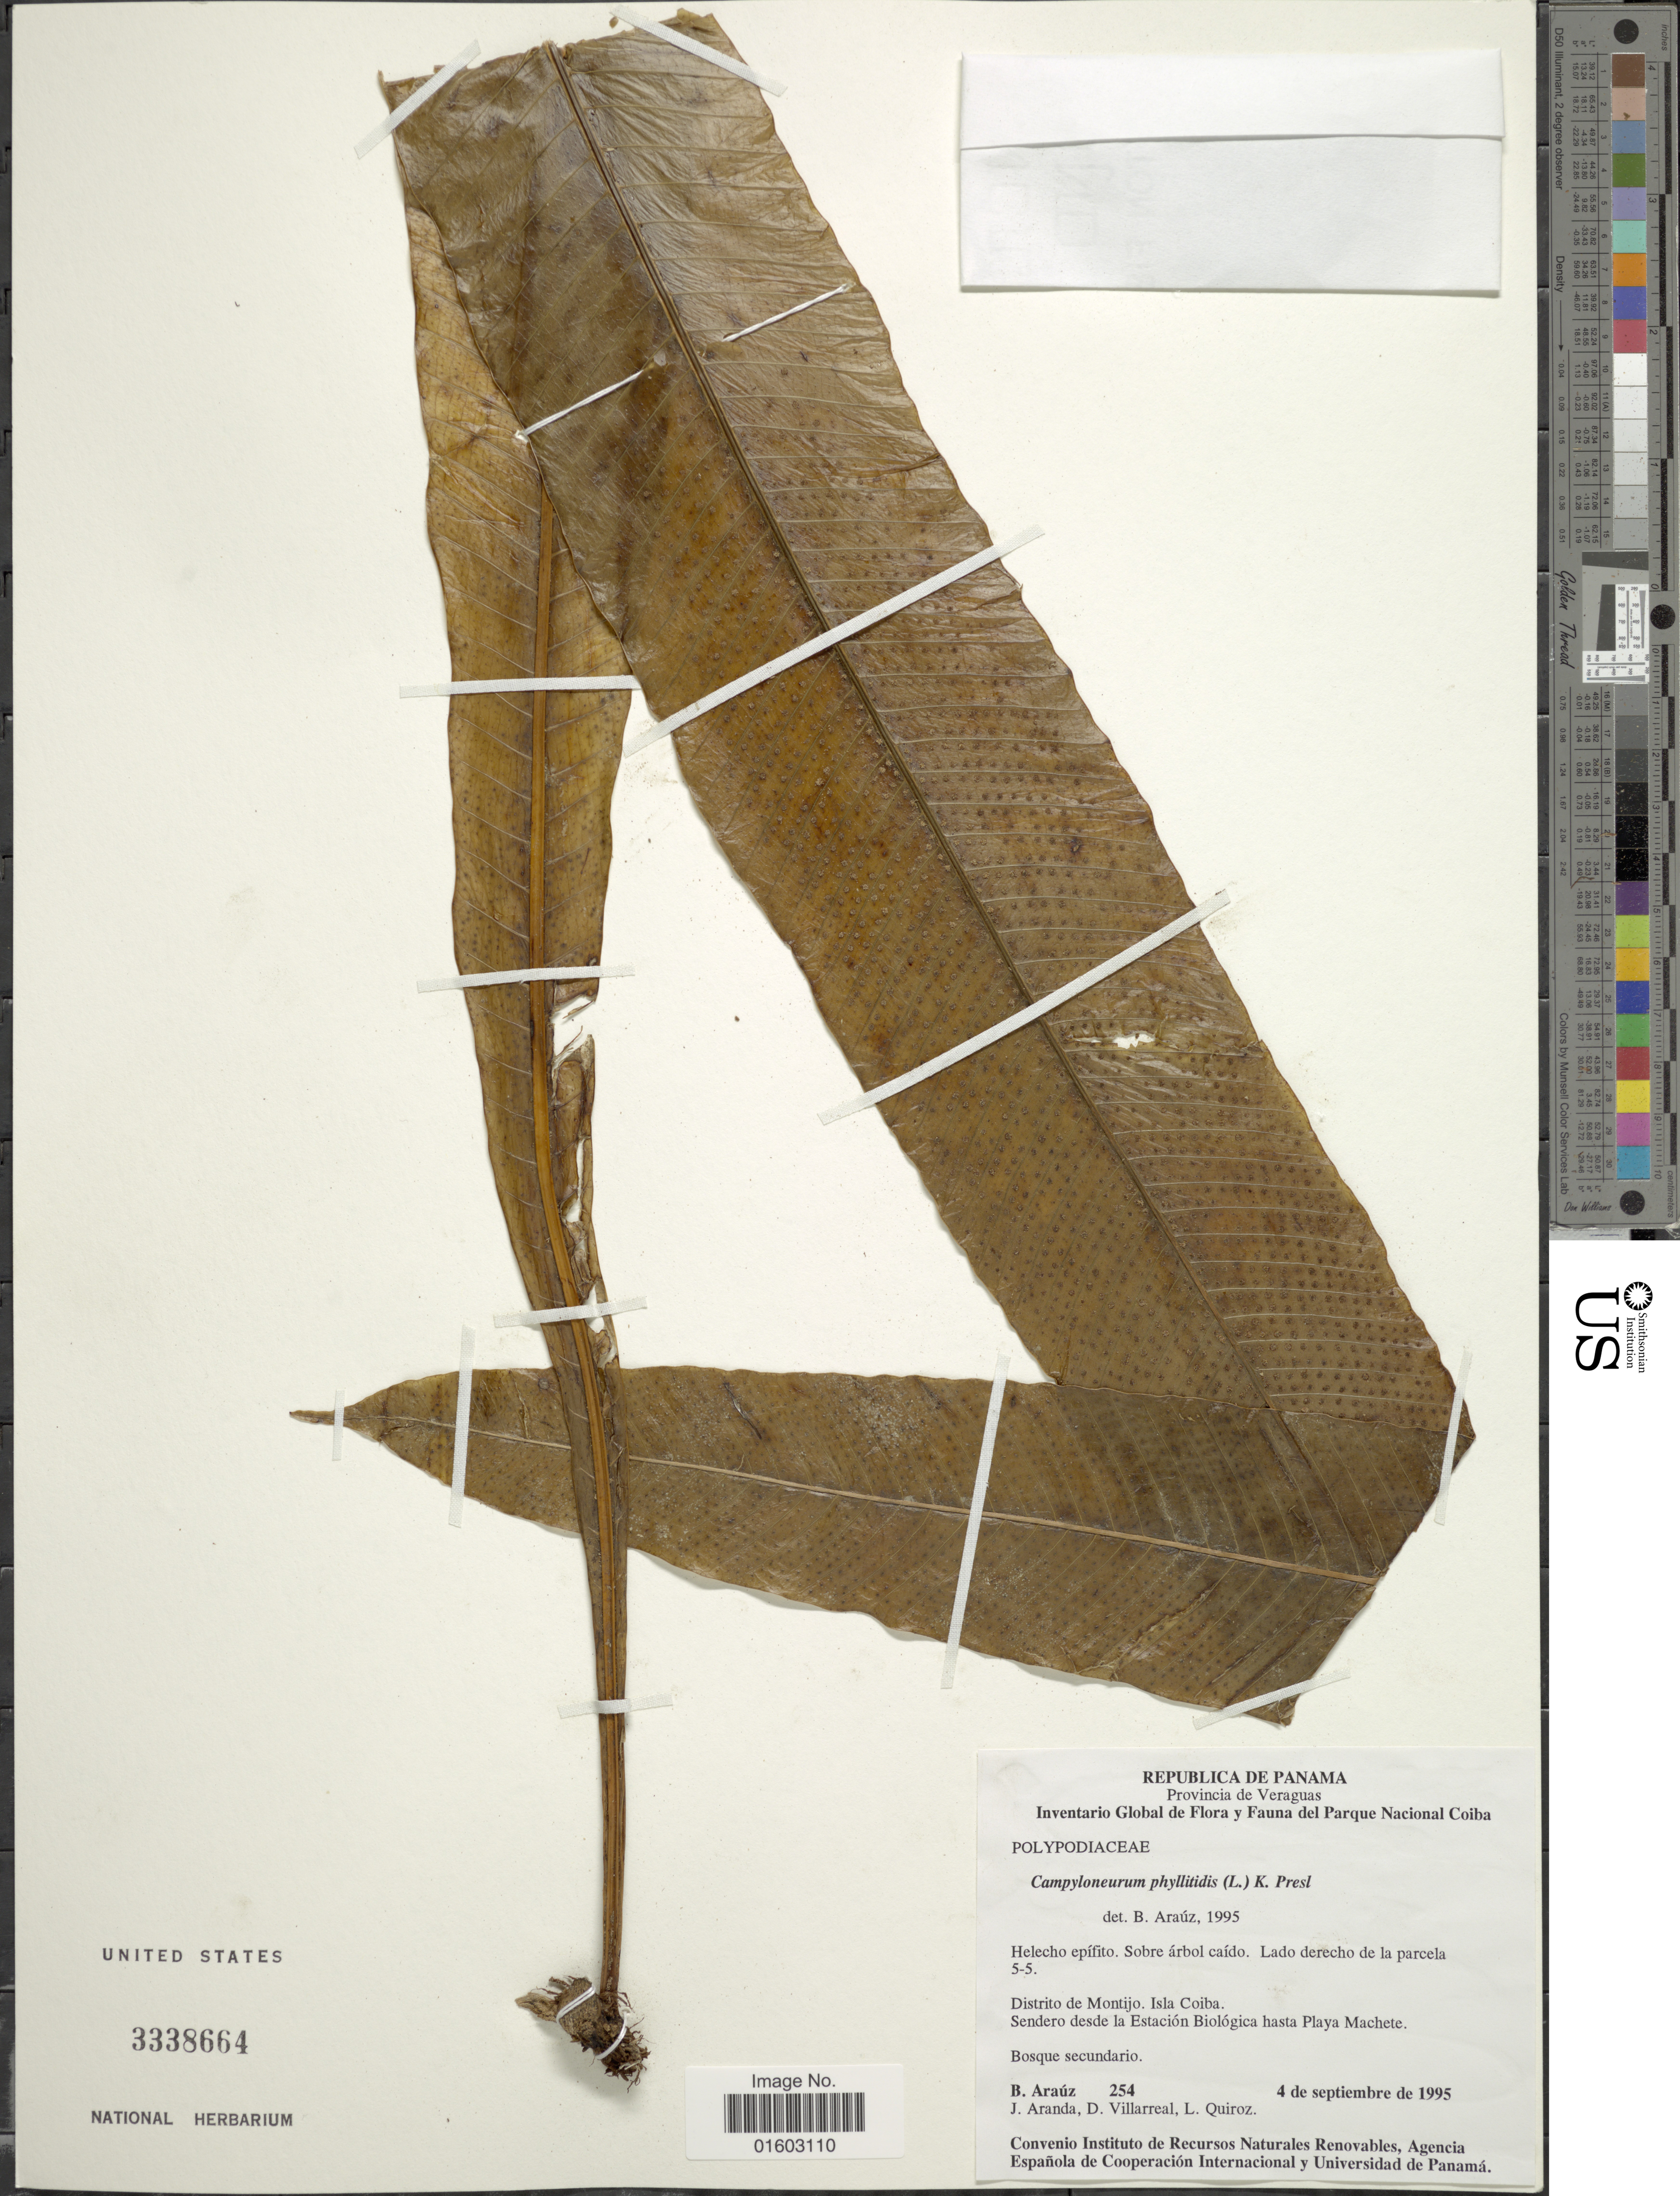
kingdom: Plantae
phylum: Tracheophyta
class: Polypodiopsida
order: Polypodiales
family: Polypodiaceae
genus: Campyloneurum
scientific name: Campyloneurum phyllitidis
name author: (L.) C. Presl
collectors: B. Araúz, J. Aranda, D. Villarreal & L. Quiroz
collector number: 254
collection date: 1995-09-04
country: Panama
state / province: Veraguas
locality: Provincia de Verguas. Distrito de Montijo. Isla Coiba. Sendero desde la Estacion Biologica hasta Playa Machere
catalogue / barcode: US 3338664